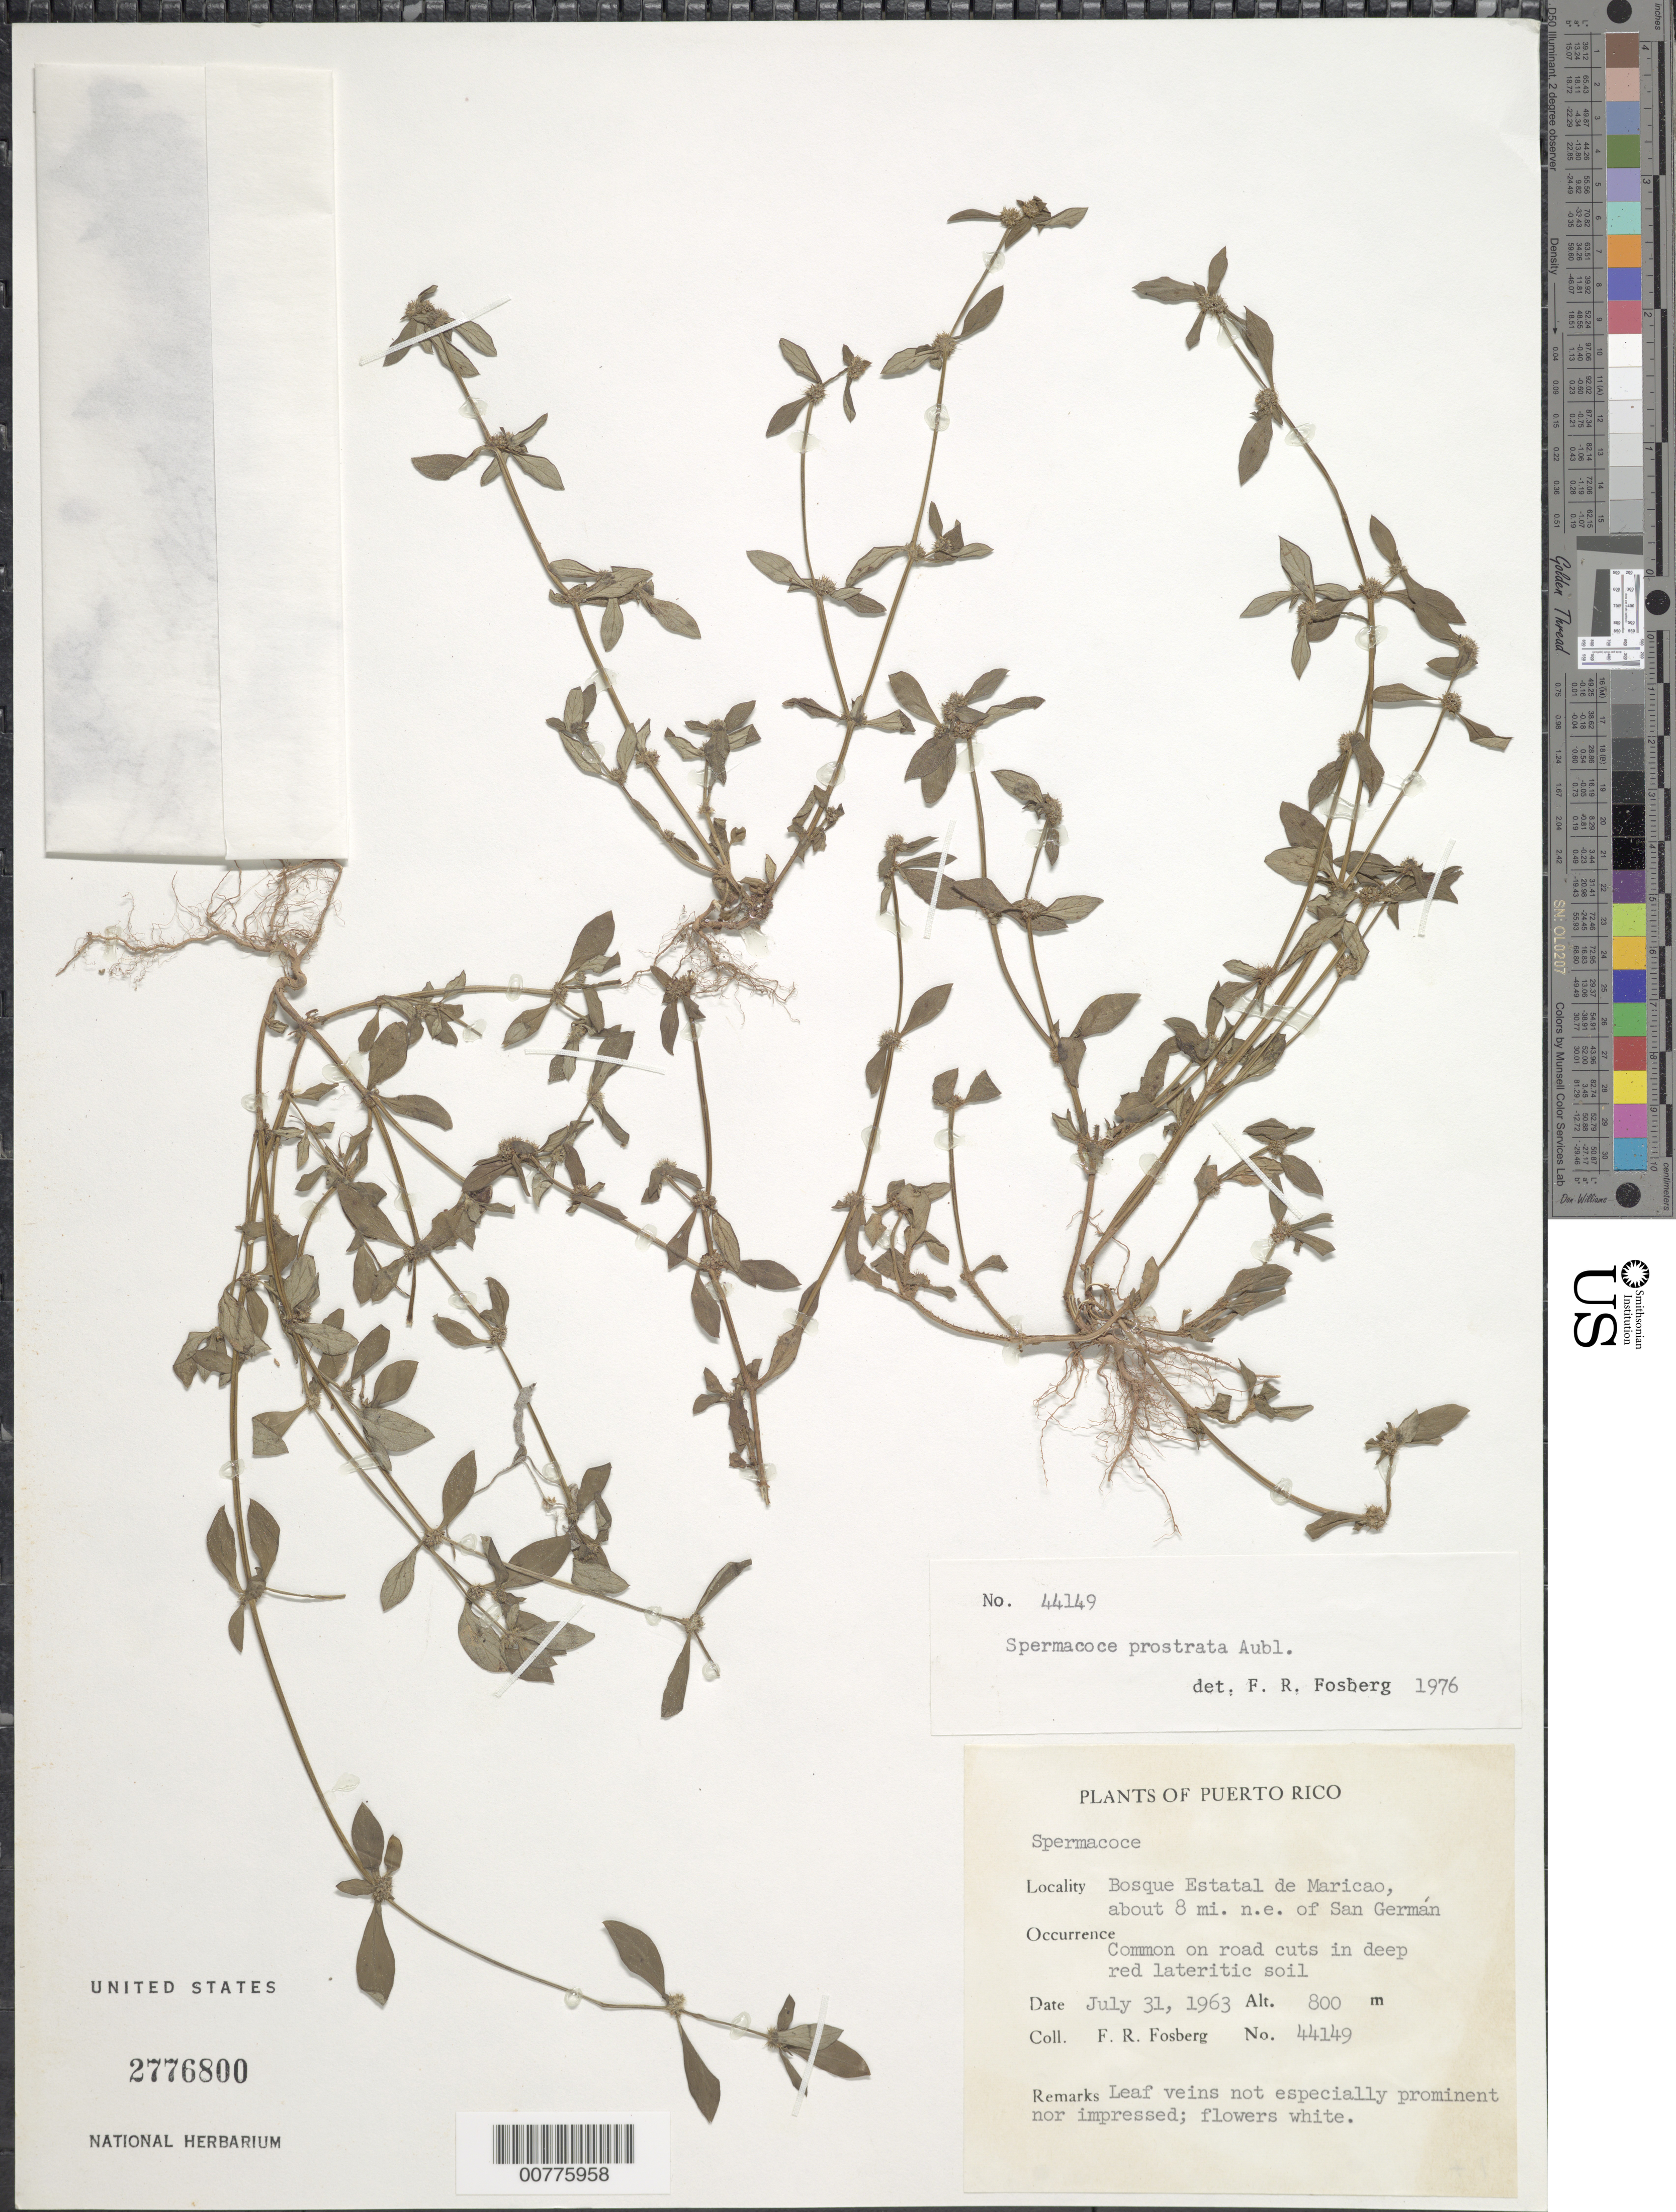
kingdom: Plantae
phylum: Tracheophyta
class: Magnoliopsida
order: Gentianales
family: Rubiaceae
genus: Spermacoce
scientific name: Spermacoce prostrata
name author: Aubl.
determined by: Fosberg, F. R.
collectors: F. R. Fosberg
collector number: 44149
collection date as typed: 31 Jul 1963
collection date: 1963-07-31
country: Puerto Rico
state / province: Maricao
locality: Bosque Estatal de Maricao, about 8 mi NE of San Germán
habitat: Common on road cuts in deep red lateritic soil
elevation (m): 800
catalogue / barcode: US 2776800